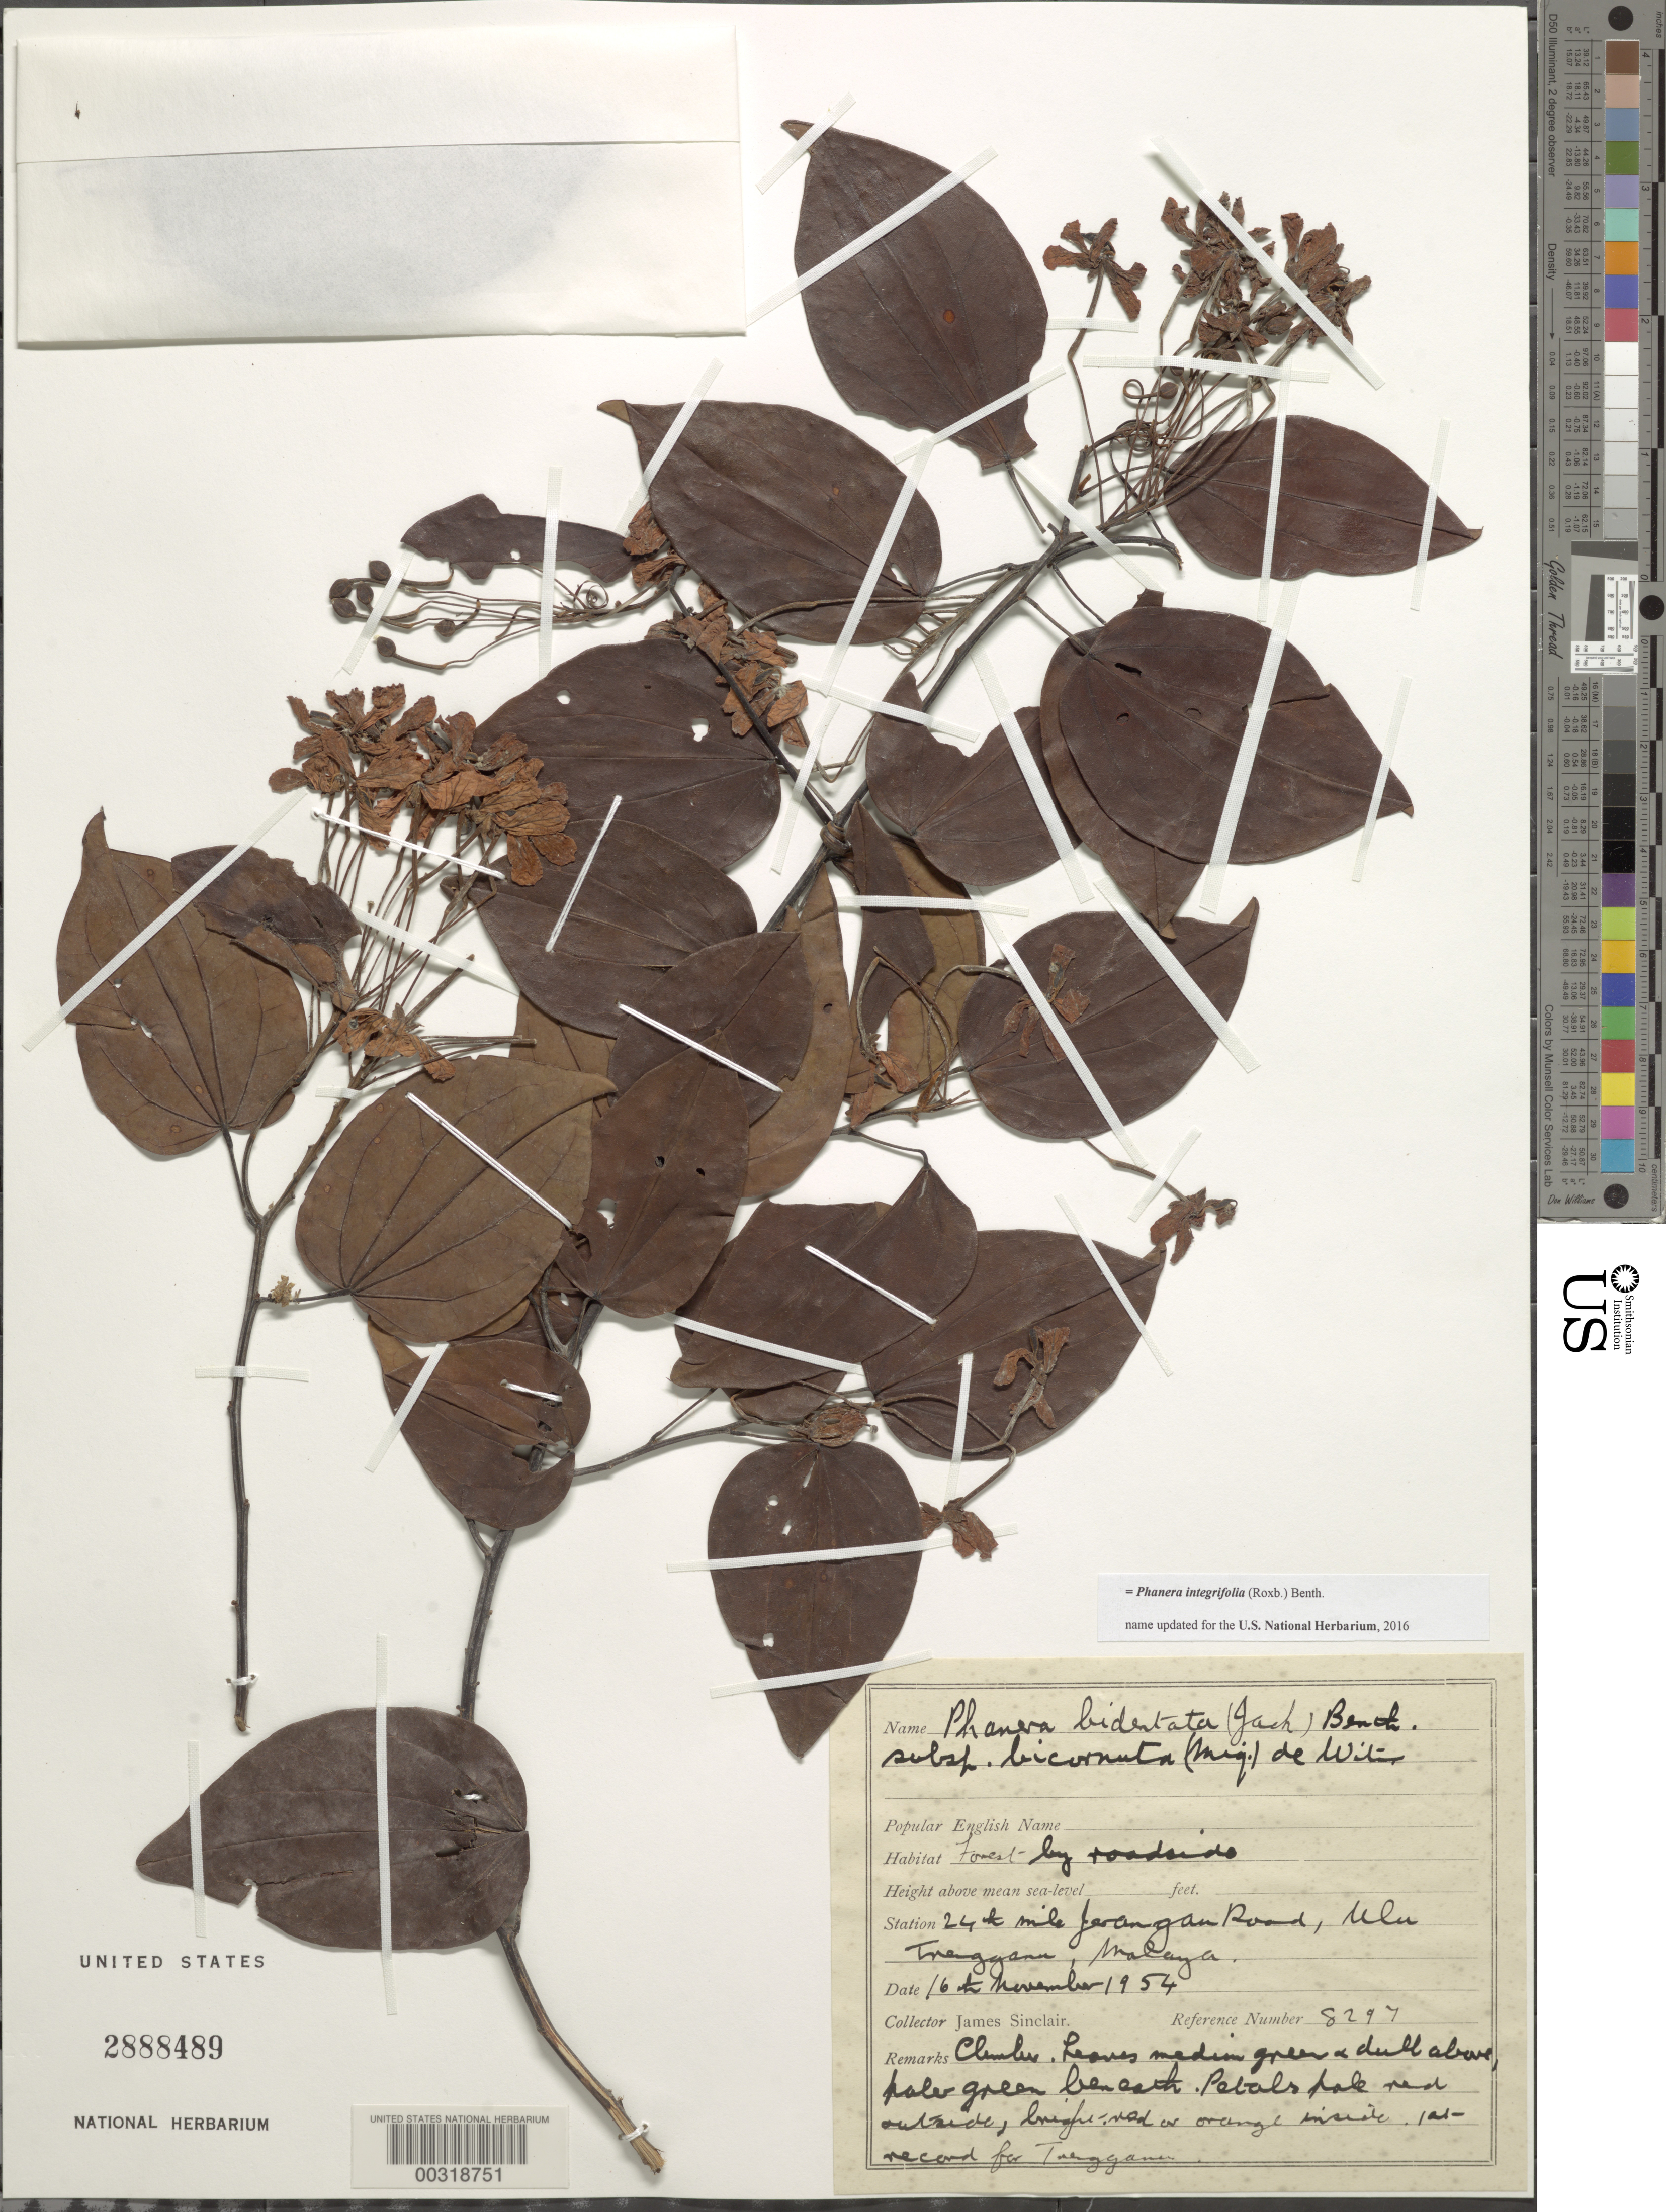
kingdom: Plantae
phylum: Tracheophyta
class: Magnoliopsida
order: Fabales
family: Fabaceae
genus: Phanera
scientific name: Phanera integrifolia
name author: (Roxb.) Benth.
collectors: J. Sinclair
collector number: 8297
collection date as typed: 16 Nov 1954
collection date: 1954-11-16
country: Malaysia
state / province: Terengganu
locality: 24th mi jerangan road, ulu trengganu [Malay Peninsula]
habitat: Forest by roadside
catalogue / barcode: US 2888489